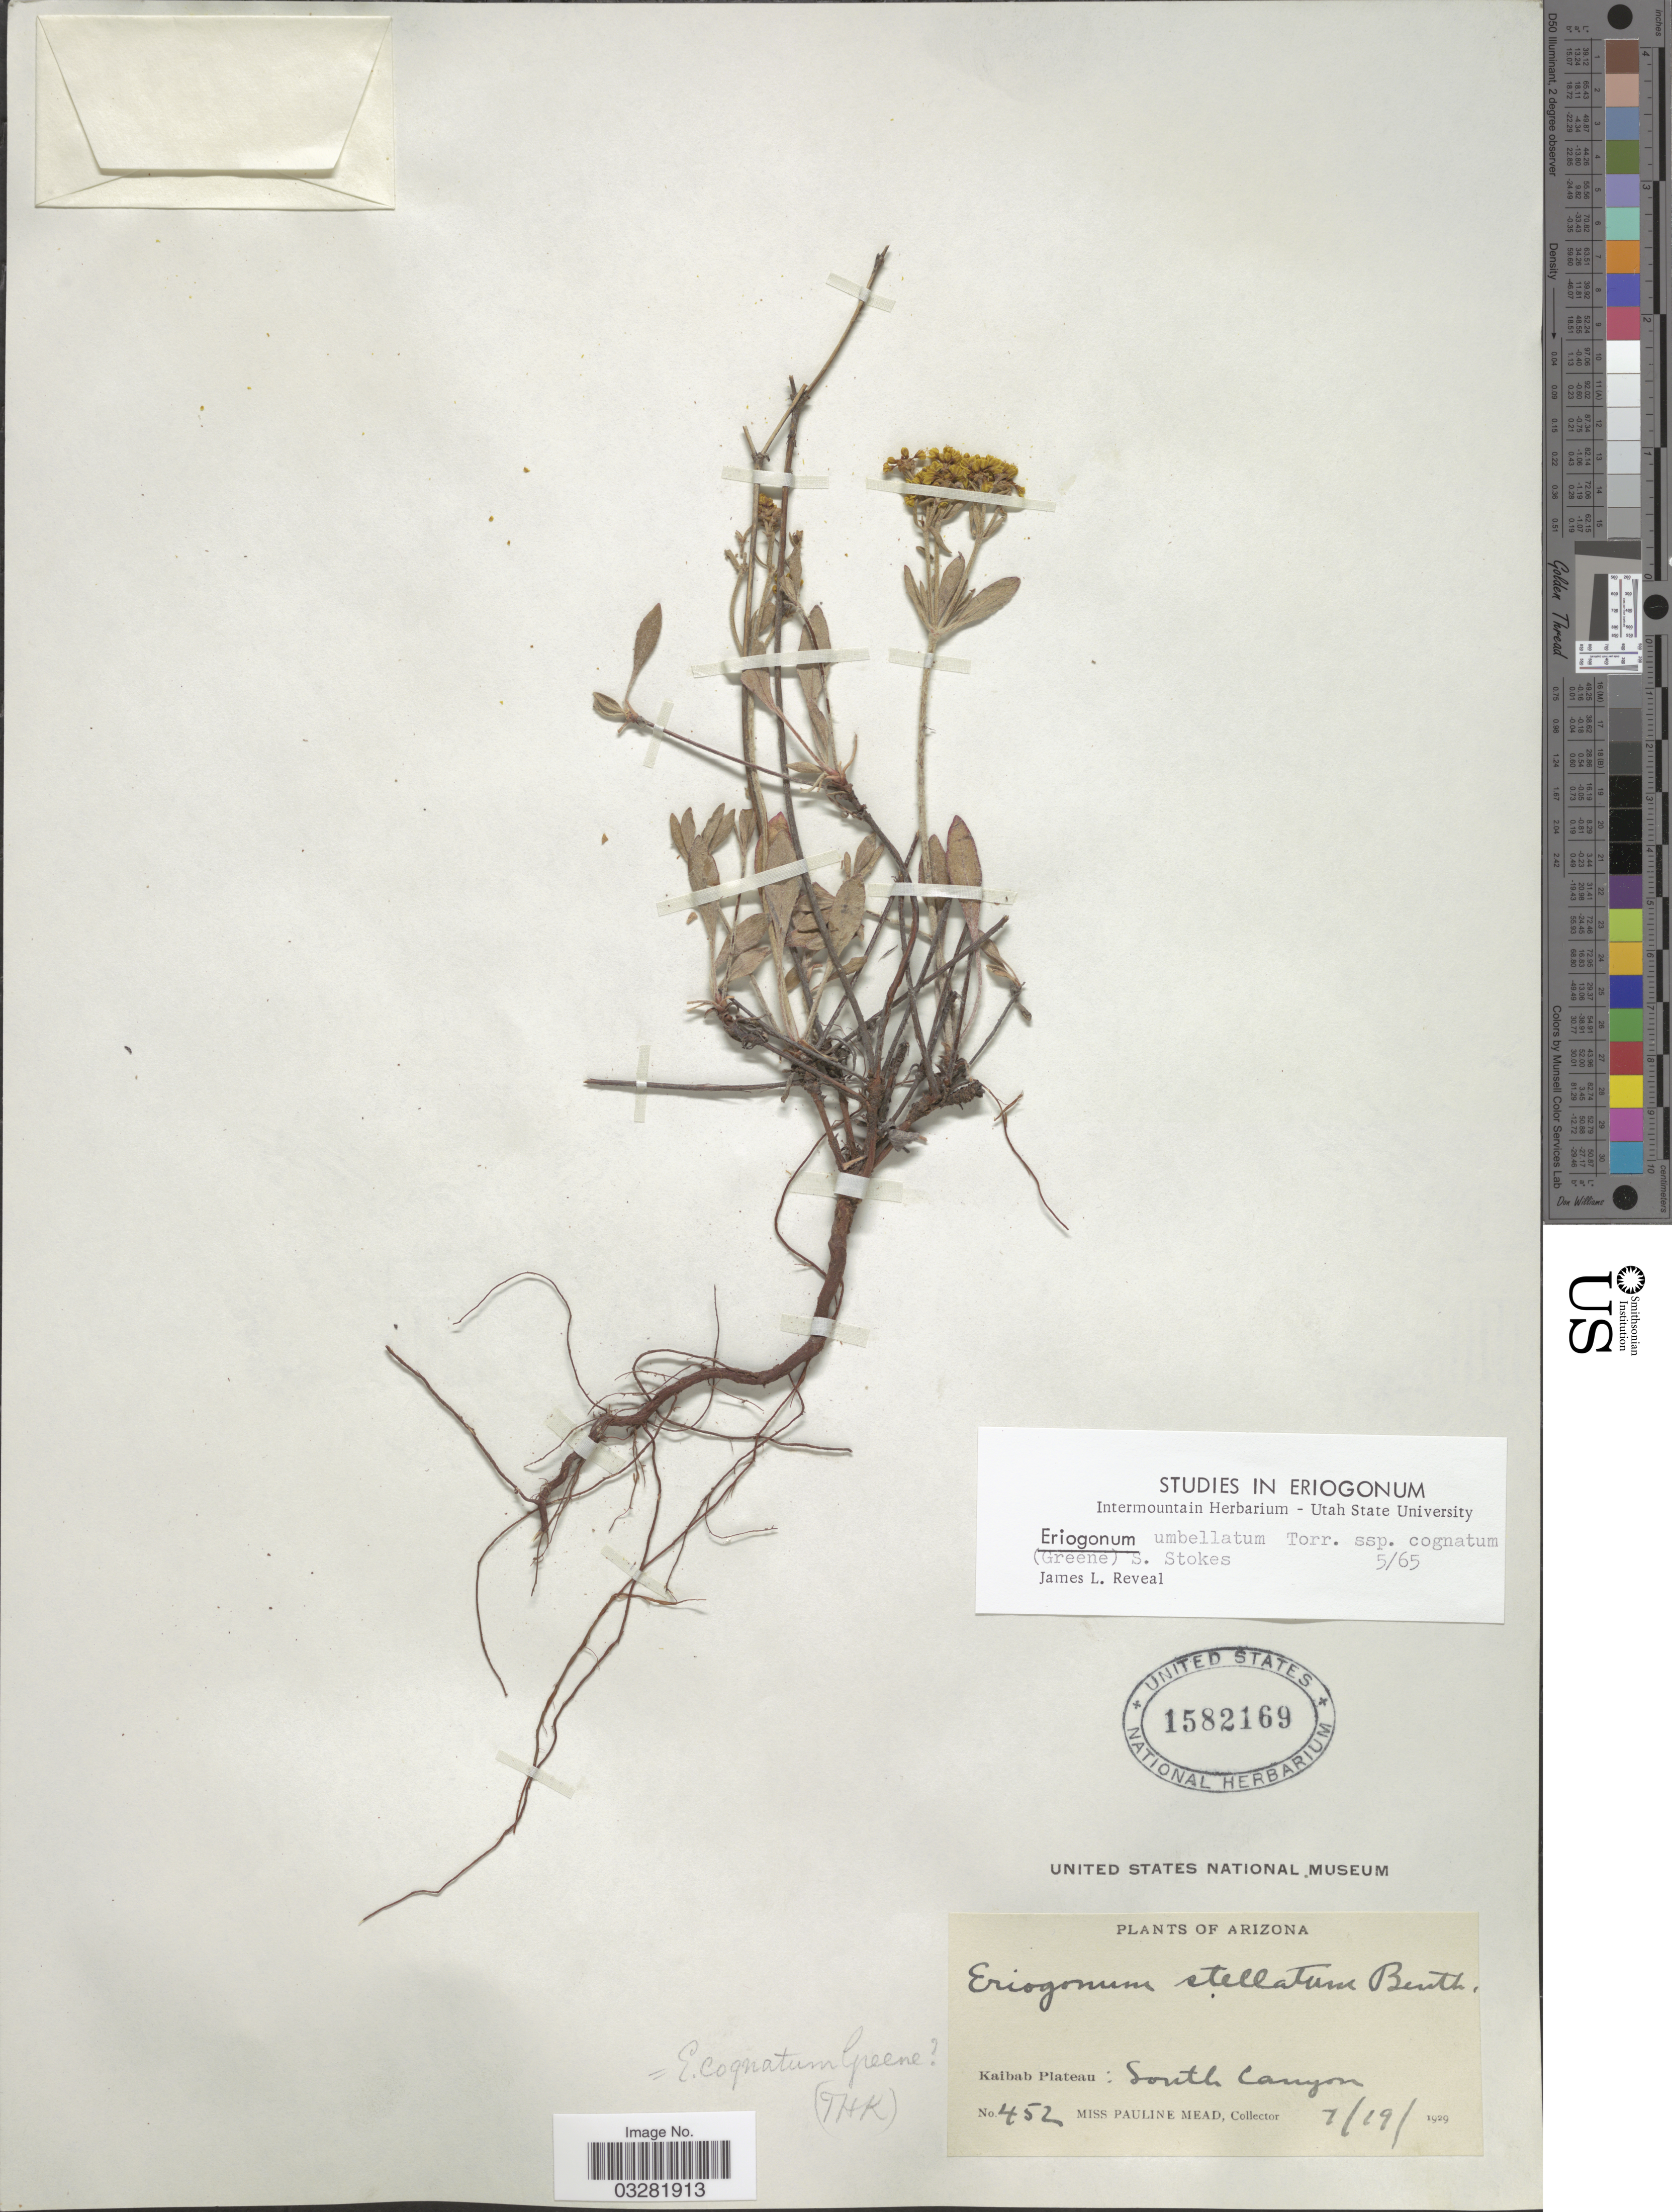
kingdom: Plantae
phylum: Tracheophyta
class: Magnoliopsida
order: Caryophyllales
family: Polygonaceae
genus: Eriogonum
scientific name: Eriogonum umbellatum var. subaridum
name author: S. Stokes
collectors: P. Mead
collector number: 452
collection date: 1929-07-19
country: United States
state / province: Arizona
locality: Kaibab Plateau: South Canyon.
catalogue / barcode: US 1582169